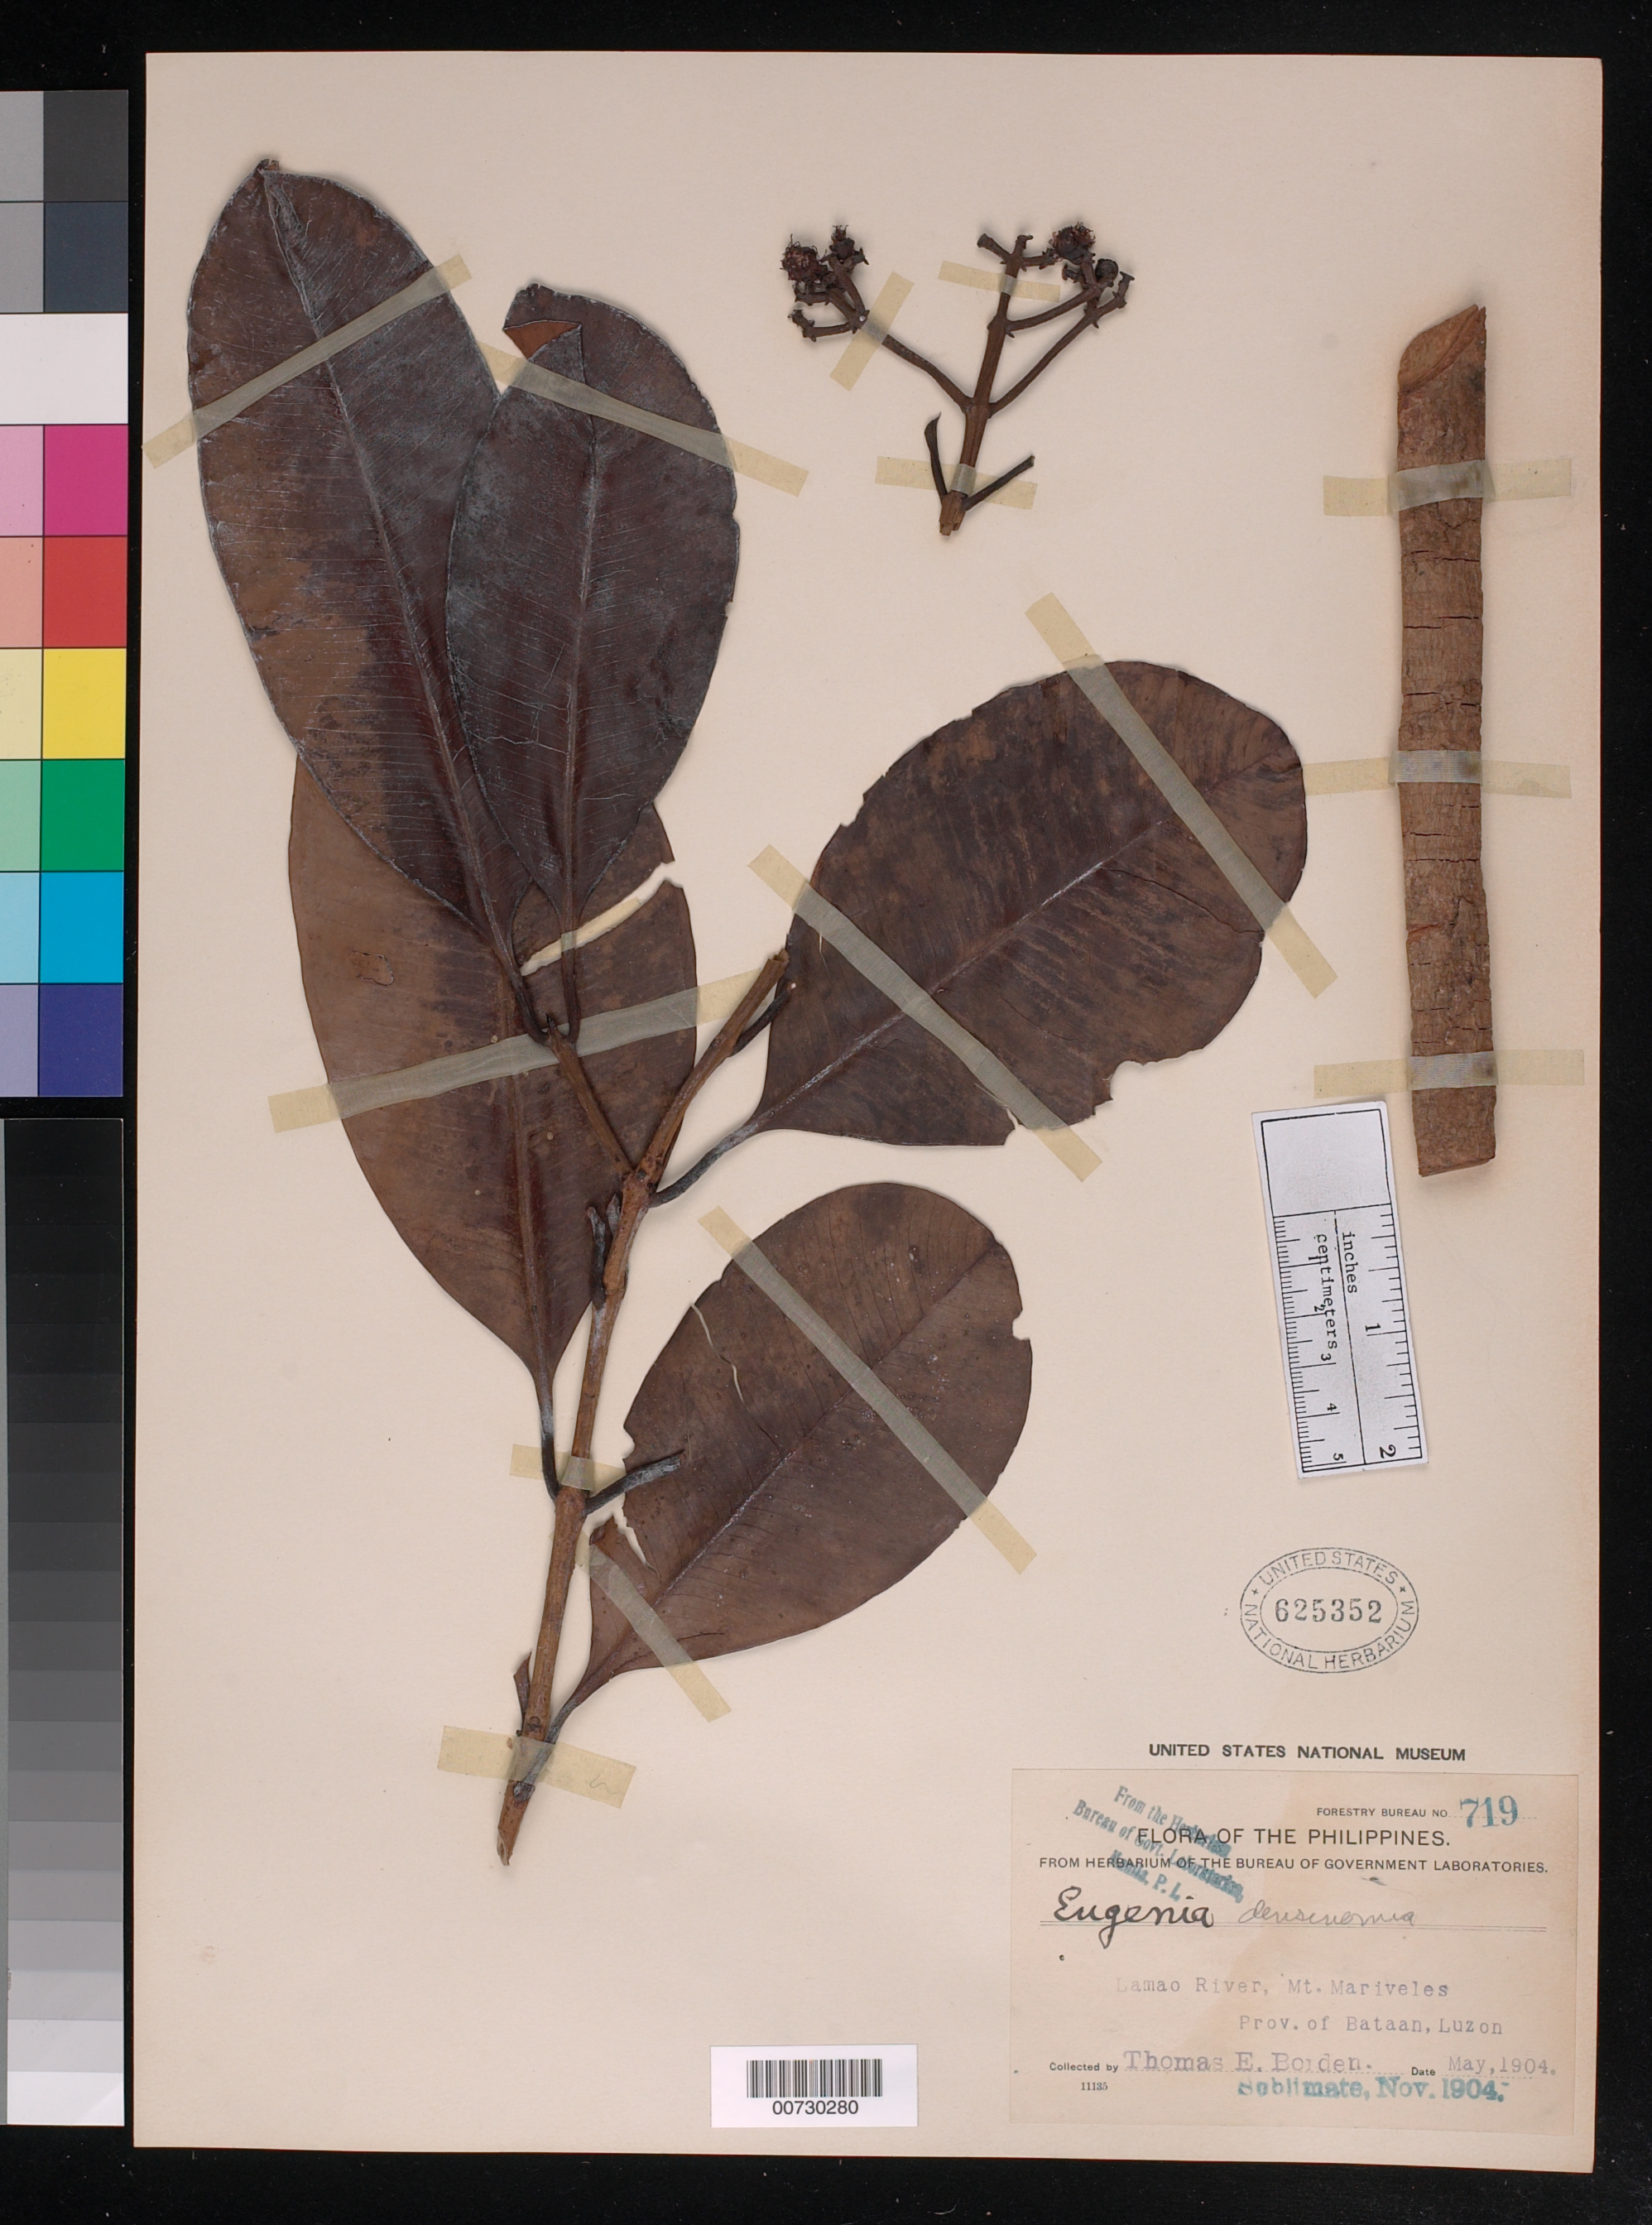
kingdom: Plantae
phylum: Tracheophyta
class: Magnoliopsida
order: Myrtales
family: Myrtaceae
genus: Syzygium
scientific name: Syzygium densinervium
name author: (Merr.) Merr.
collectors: T. E. Borden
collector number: For. Bur. 719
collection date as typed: May 1904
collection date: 1904-05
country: Philippines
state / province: Central Luzon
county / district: Bataan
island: Luzon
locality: Lamao River, Mt Mariveles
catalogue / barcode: US 625352